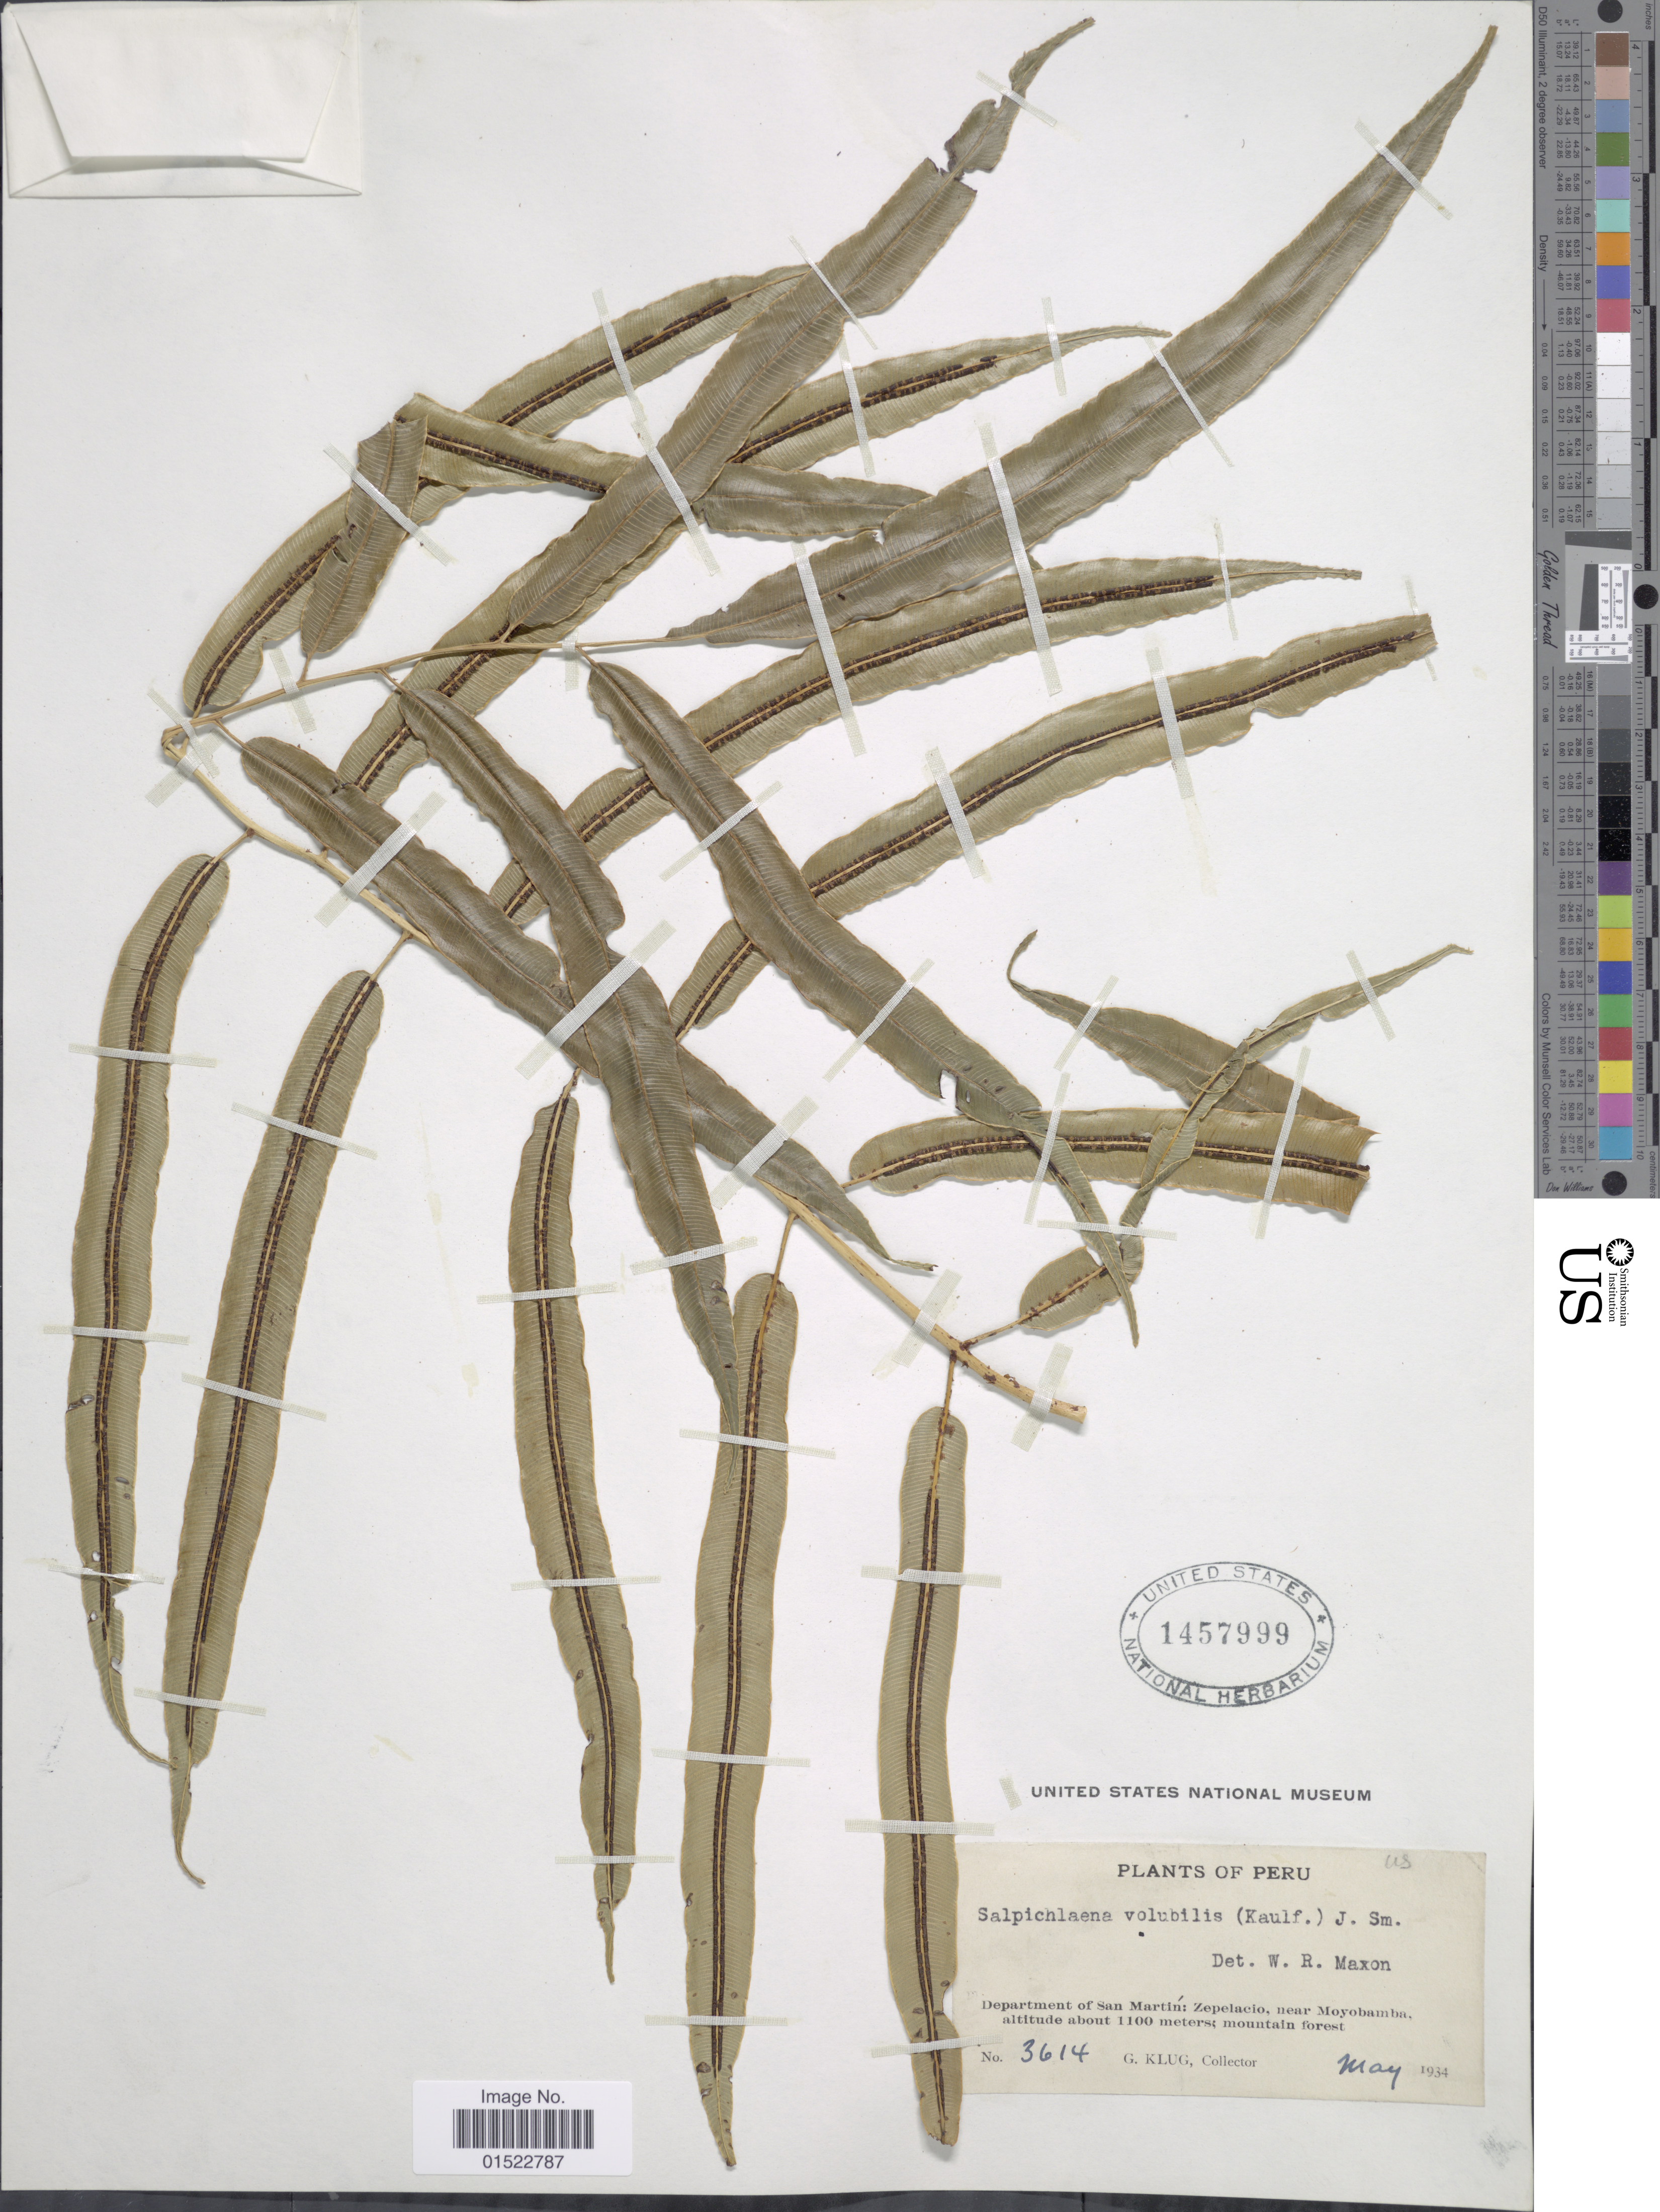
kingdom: Plantae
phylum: Tracheophyta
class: Polypodiopsida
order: Polypodiales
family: Blechnaceae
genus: Salpichlaena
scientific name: Salpichlaena volubilis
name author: (Kaulf.) J. Sm.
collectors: G. Klug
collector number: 3614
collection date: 1934-05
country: Peru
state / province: San Martín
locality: Zepelacio, near Moyobamba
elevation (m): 1100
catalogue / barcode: US 1457999